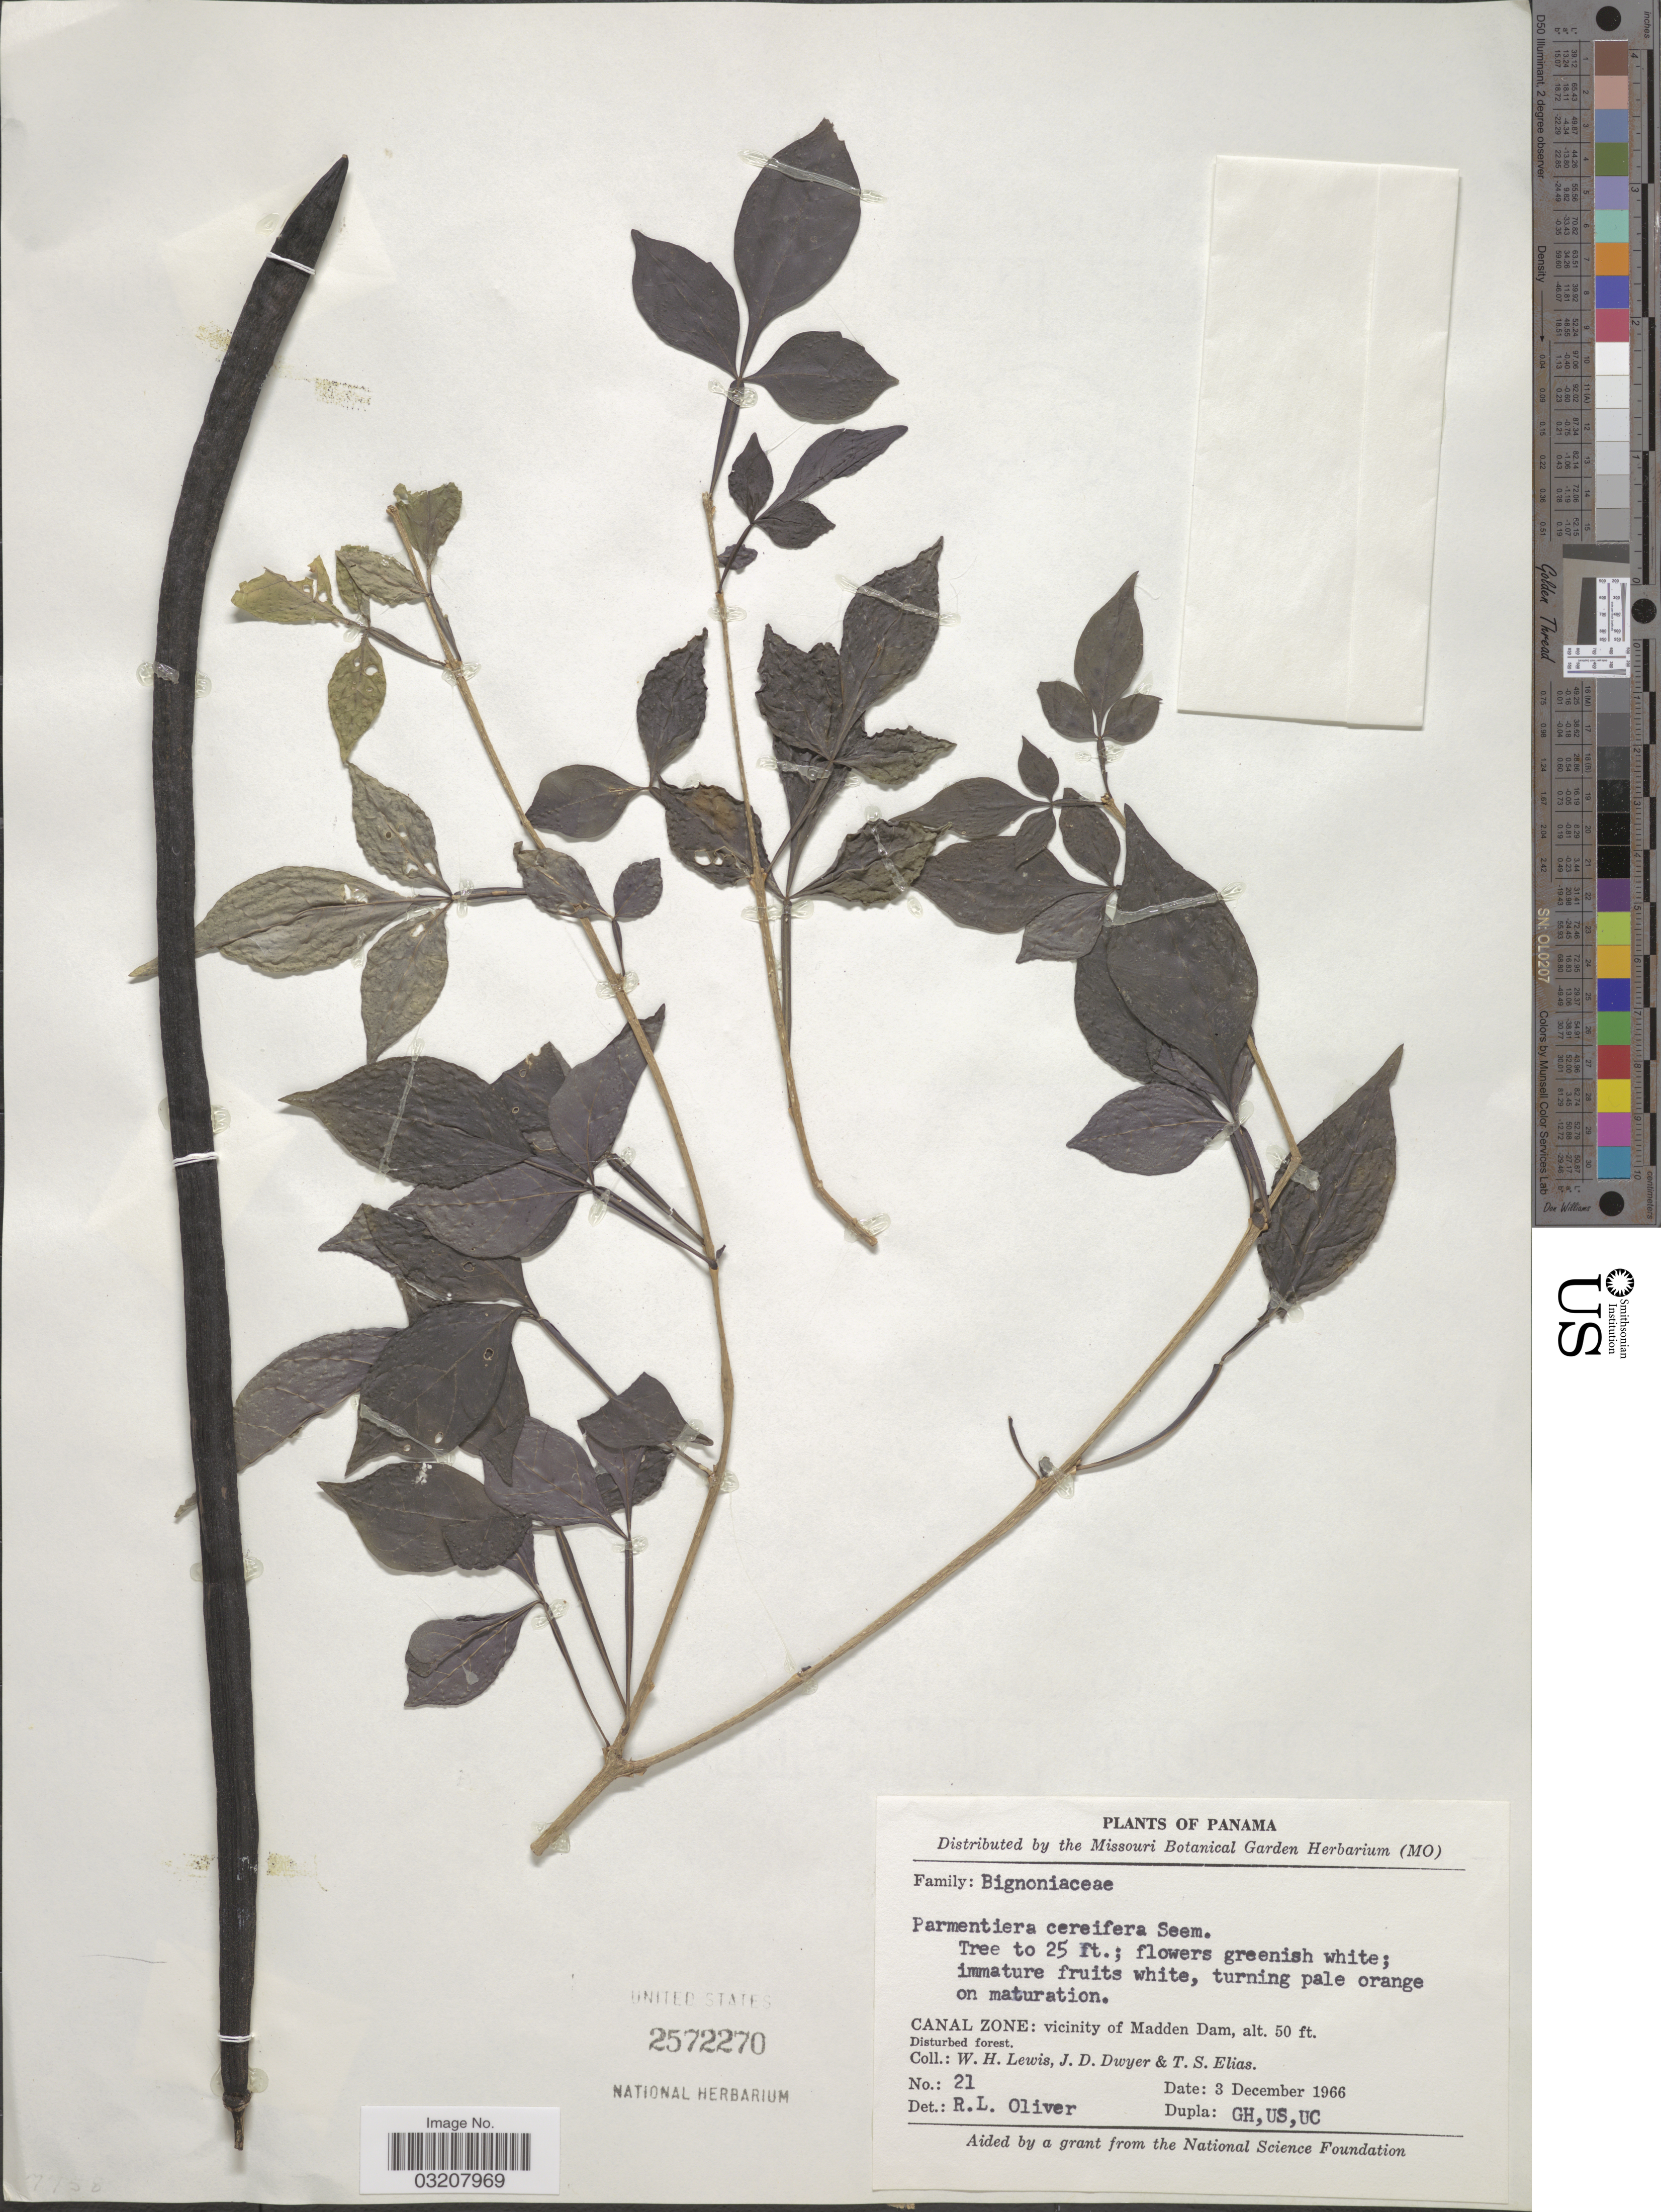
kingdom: Plantae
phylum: Tracheophyta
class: Magnoliopsida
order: Lamiales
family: Bignoniaceae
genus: Parmentiera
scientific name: Parmentiera cereifera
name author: Seem.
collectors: W. H. Lewis, J. D. Dwyer & T. S. Elias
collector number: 21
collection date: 1966-12-03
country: Panama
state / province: Colón / Panamá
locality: Canal Zone: vicinity of Madden Dam.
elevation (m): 15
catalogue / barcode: US 2572270